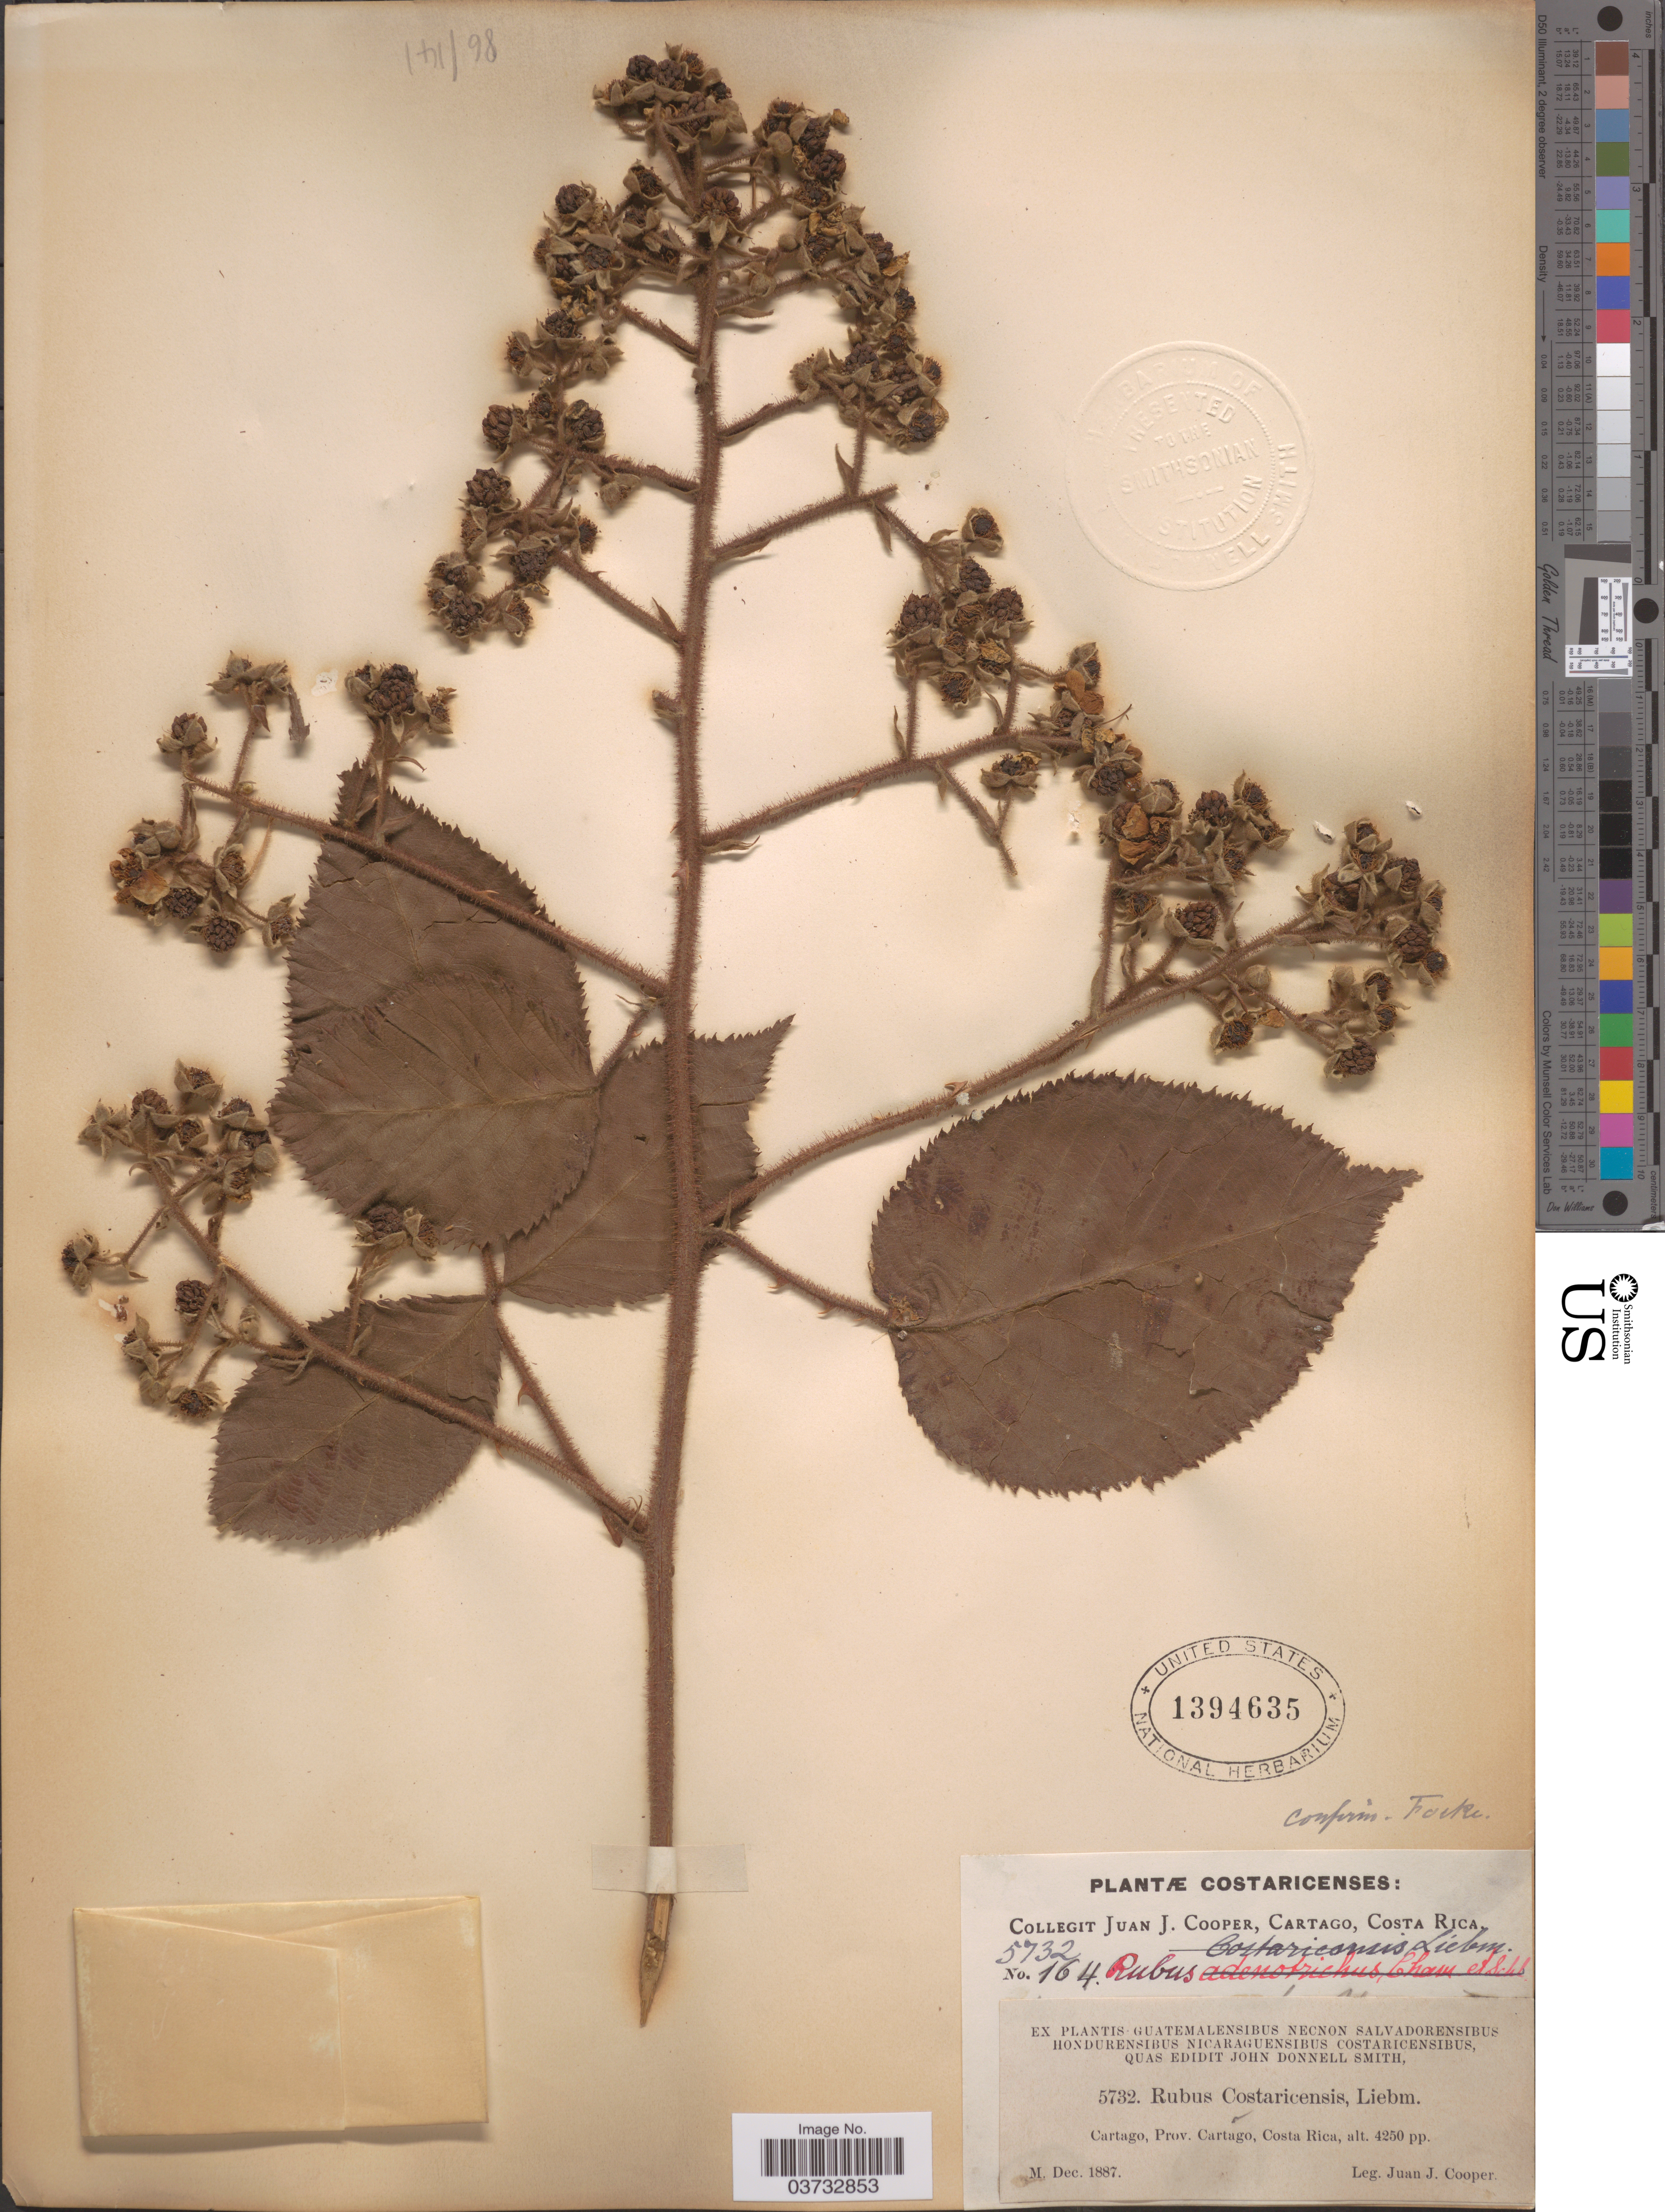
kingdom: Plantae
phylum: Tracheophyta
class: Magnoliopsida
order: Rosales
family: Rosaceae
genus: Rubus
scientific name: Rubus costaricanus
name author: Liebm.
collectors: J. J. Cooper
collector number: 5732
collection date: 1887-12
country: Costa Rica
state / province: Cartago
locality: Cartago.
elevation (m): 1295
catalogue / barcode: US 1394635